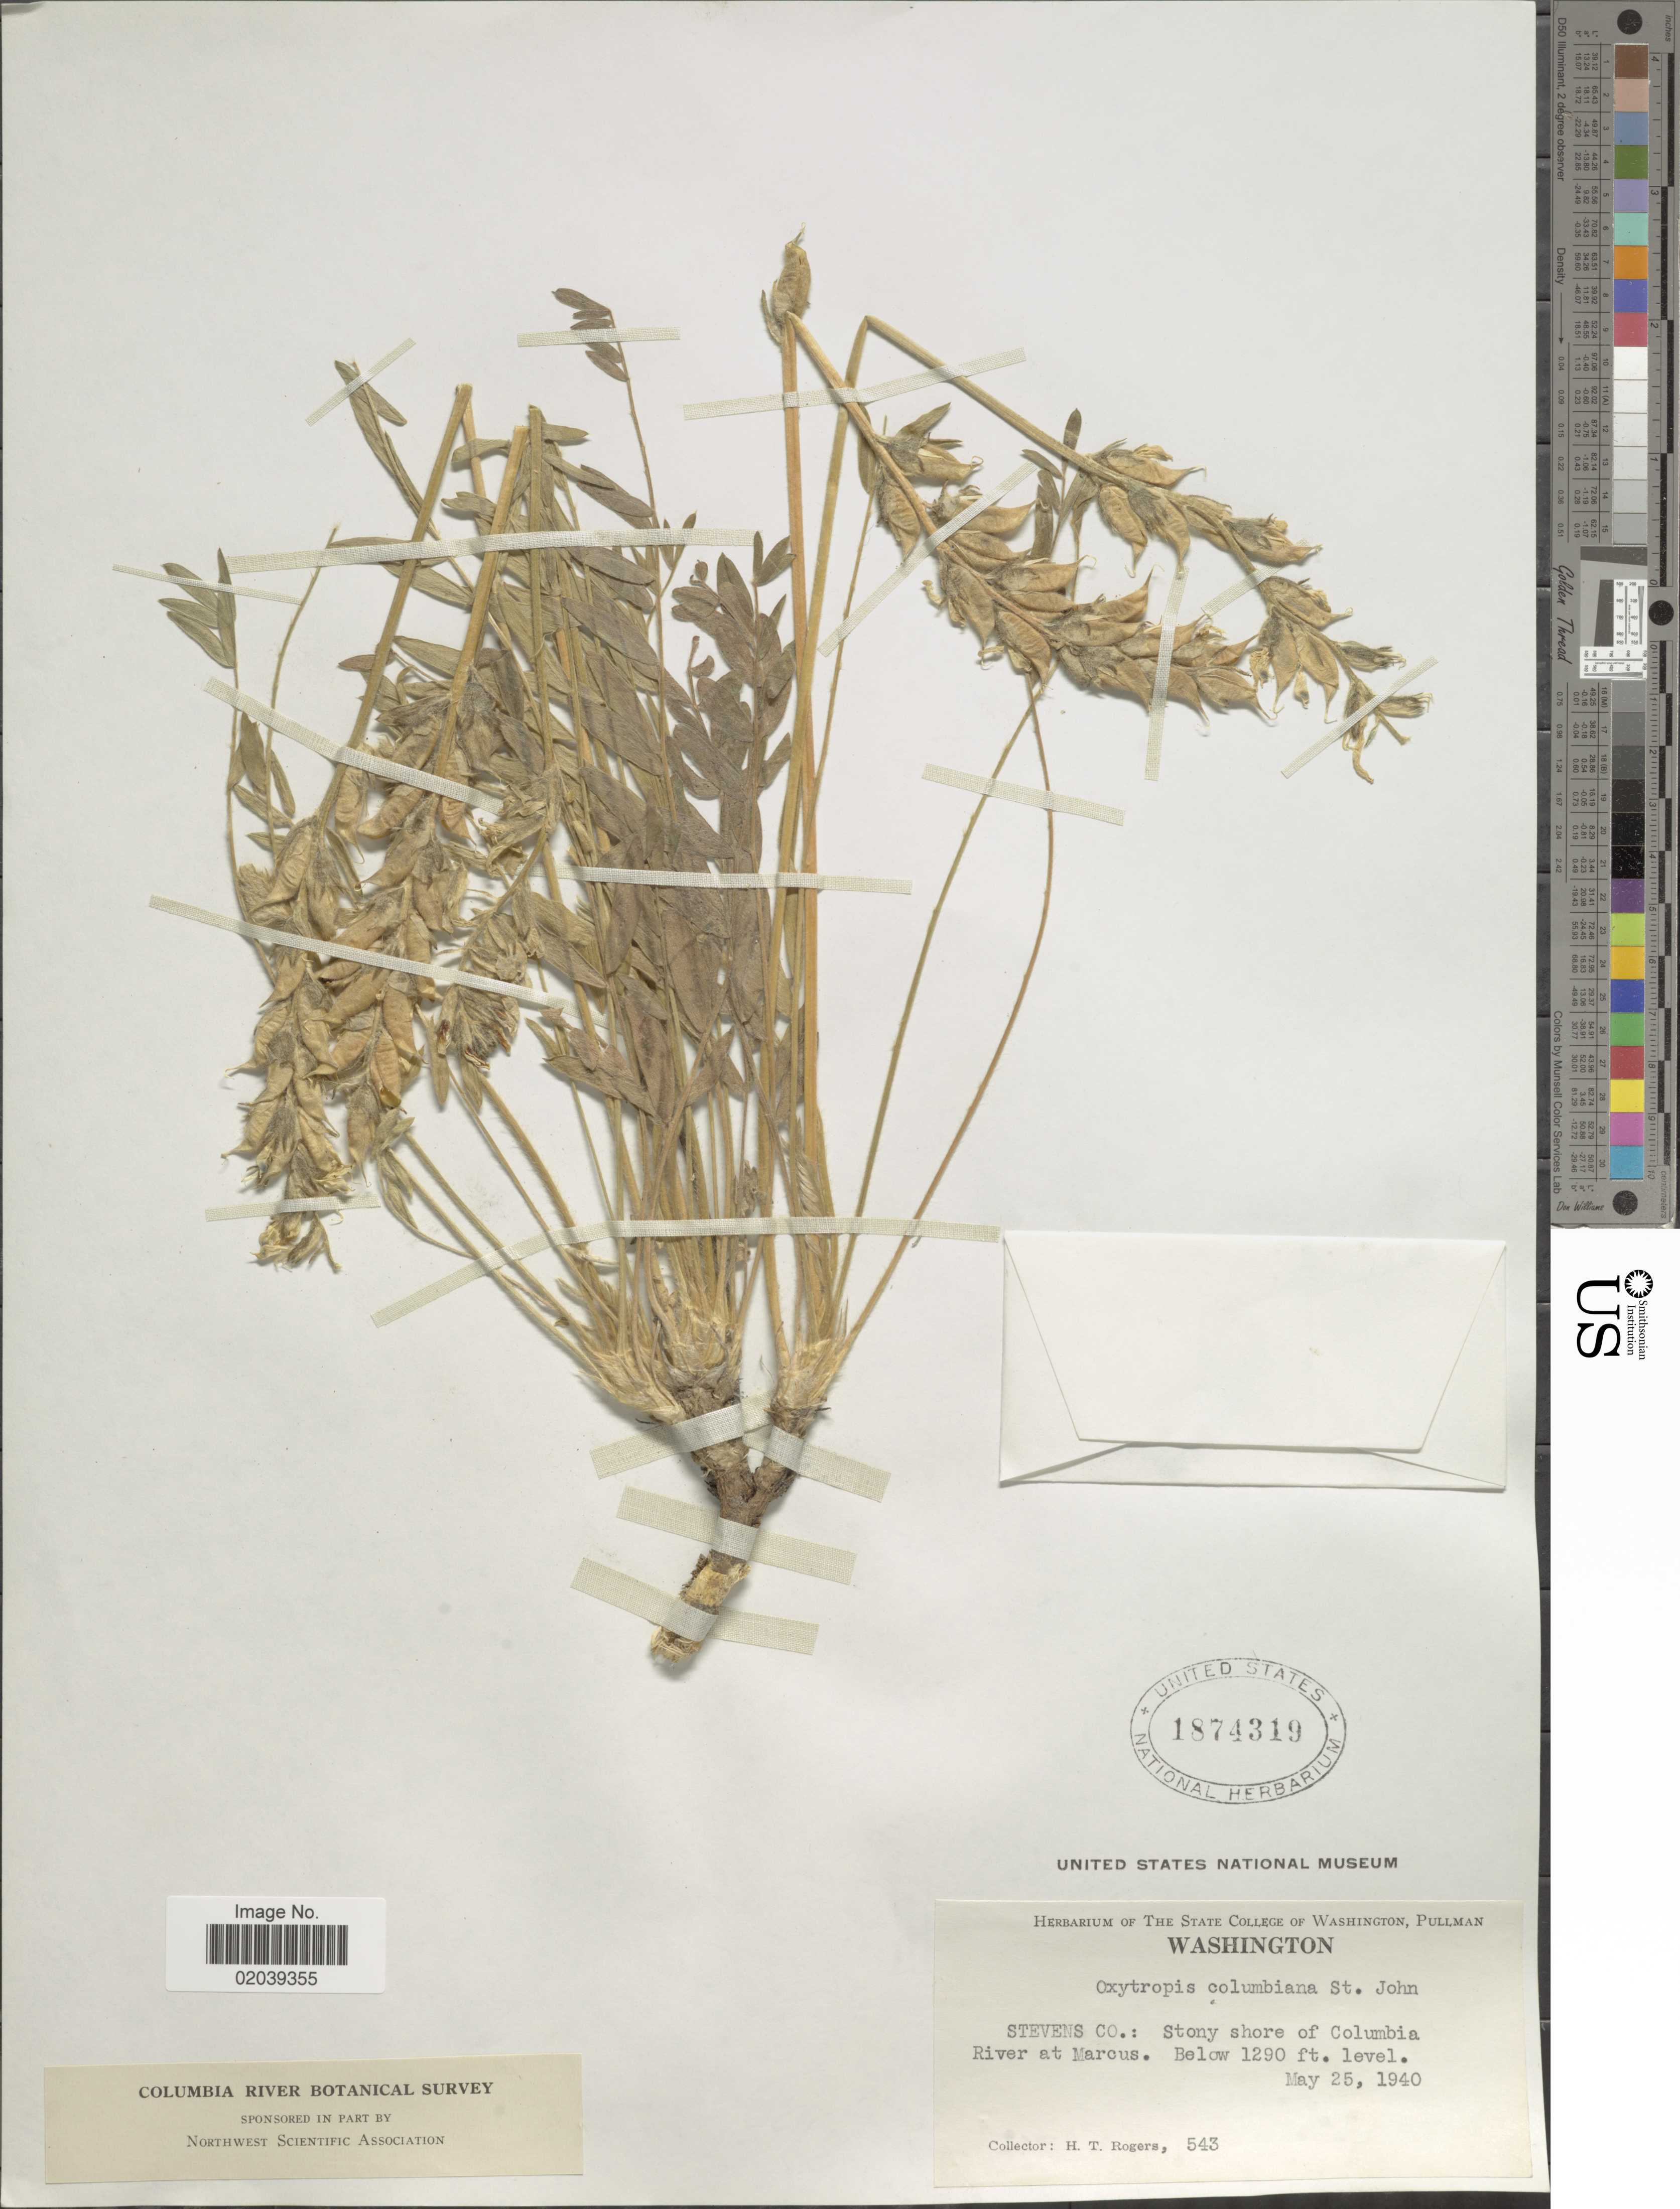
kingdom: Plantae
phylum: Tracheophyta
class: Magnoliopsida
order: Fabales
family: Fabaceae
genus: Oxytropis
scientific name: Oxytropis campestris var. columbiana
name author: (H. St. John) Barneby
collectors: H. Rogers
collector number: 543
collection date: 1940-05-25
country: United States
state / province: Washington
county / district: Stevens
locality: Stevens Co.: Stony shore of Colombia River at Marcus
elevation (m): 393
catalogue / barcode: US 1874319